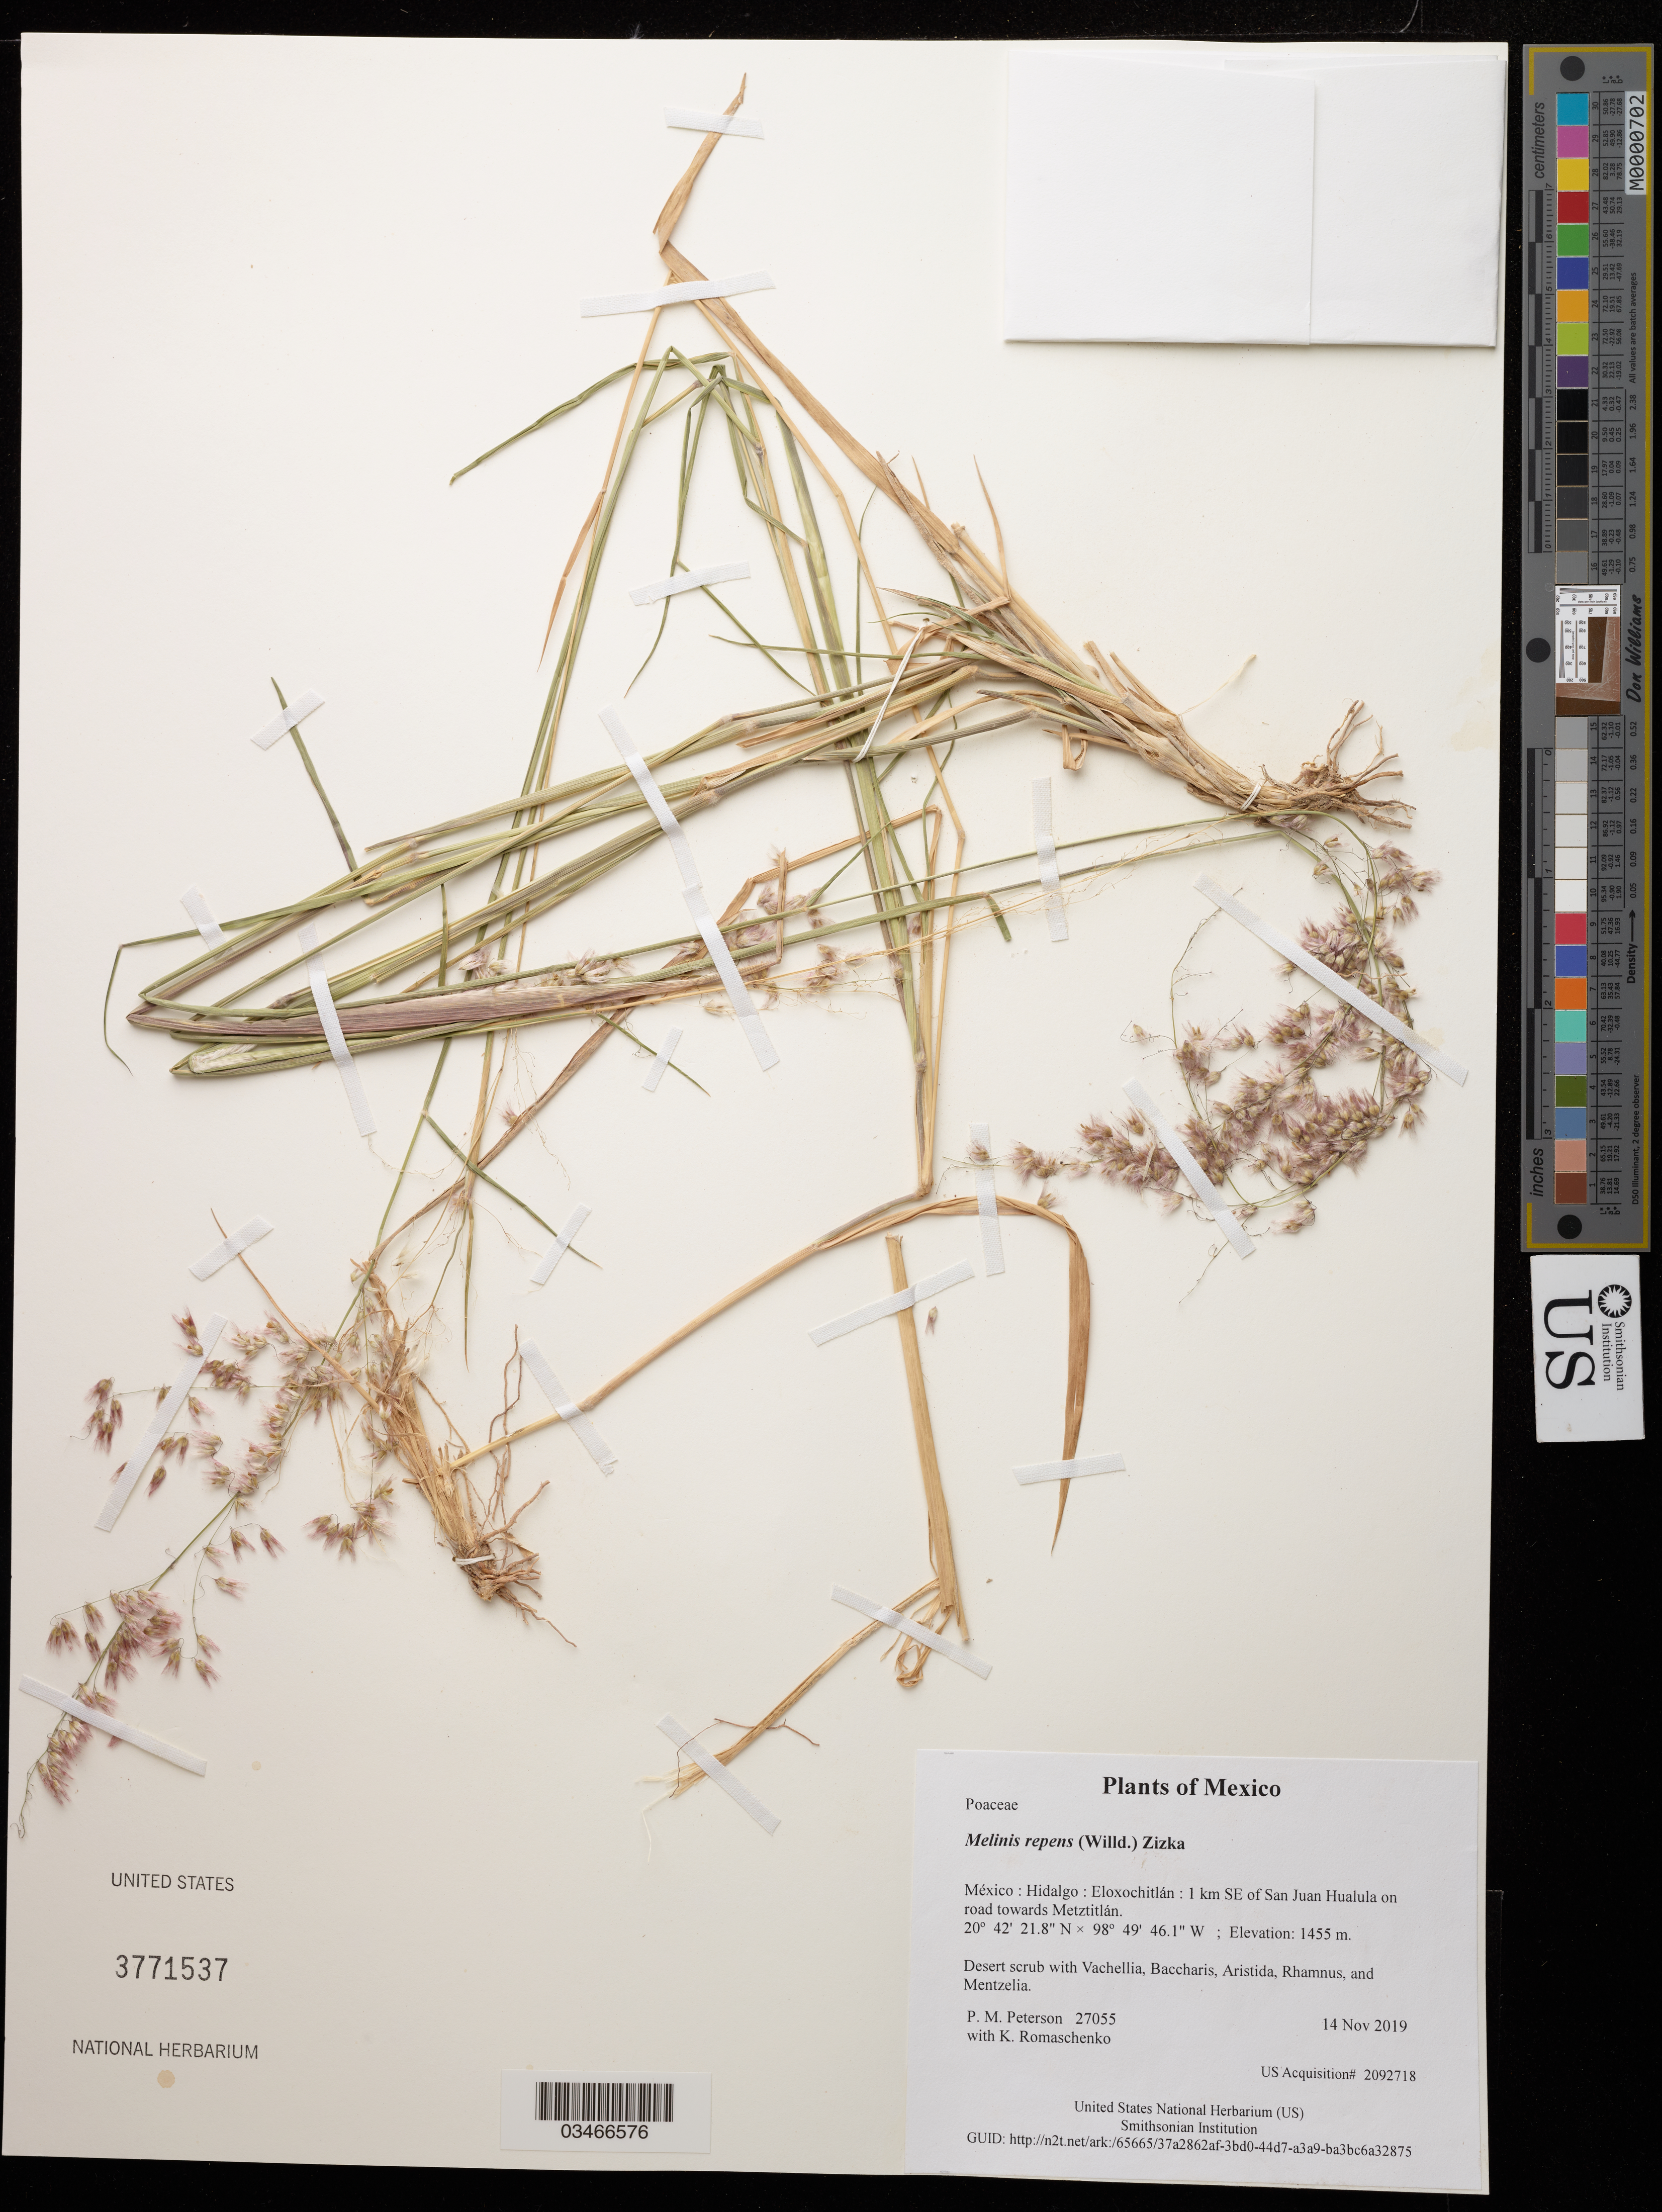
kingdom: Plantae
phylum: Tracheophyta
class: Liliopsida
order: Poales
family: Poaceae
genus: Melinis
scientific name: Melinis repens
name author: (Willd.) Zizka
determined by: Poaceae Reorganization Project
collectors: P. M. Peterson & K. Romaschenko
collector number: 27055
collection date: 2019-11-14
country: México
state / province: Hidalgo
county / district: Eloxochitlán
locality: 1 km SE of San Juan Hualula on road towards Metztitlán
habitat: Desert scrub with Vachellia, Baccharis, Aristida, Rhamnus, and Mentzelia.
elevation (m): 1455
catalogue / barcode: US 3771537